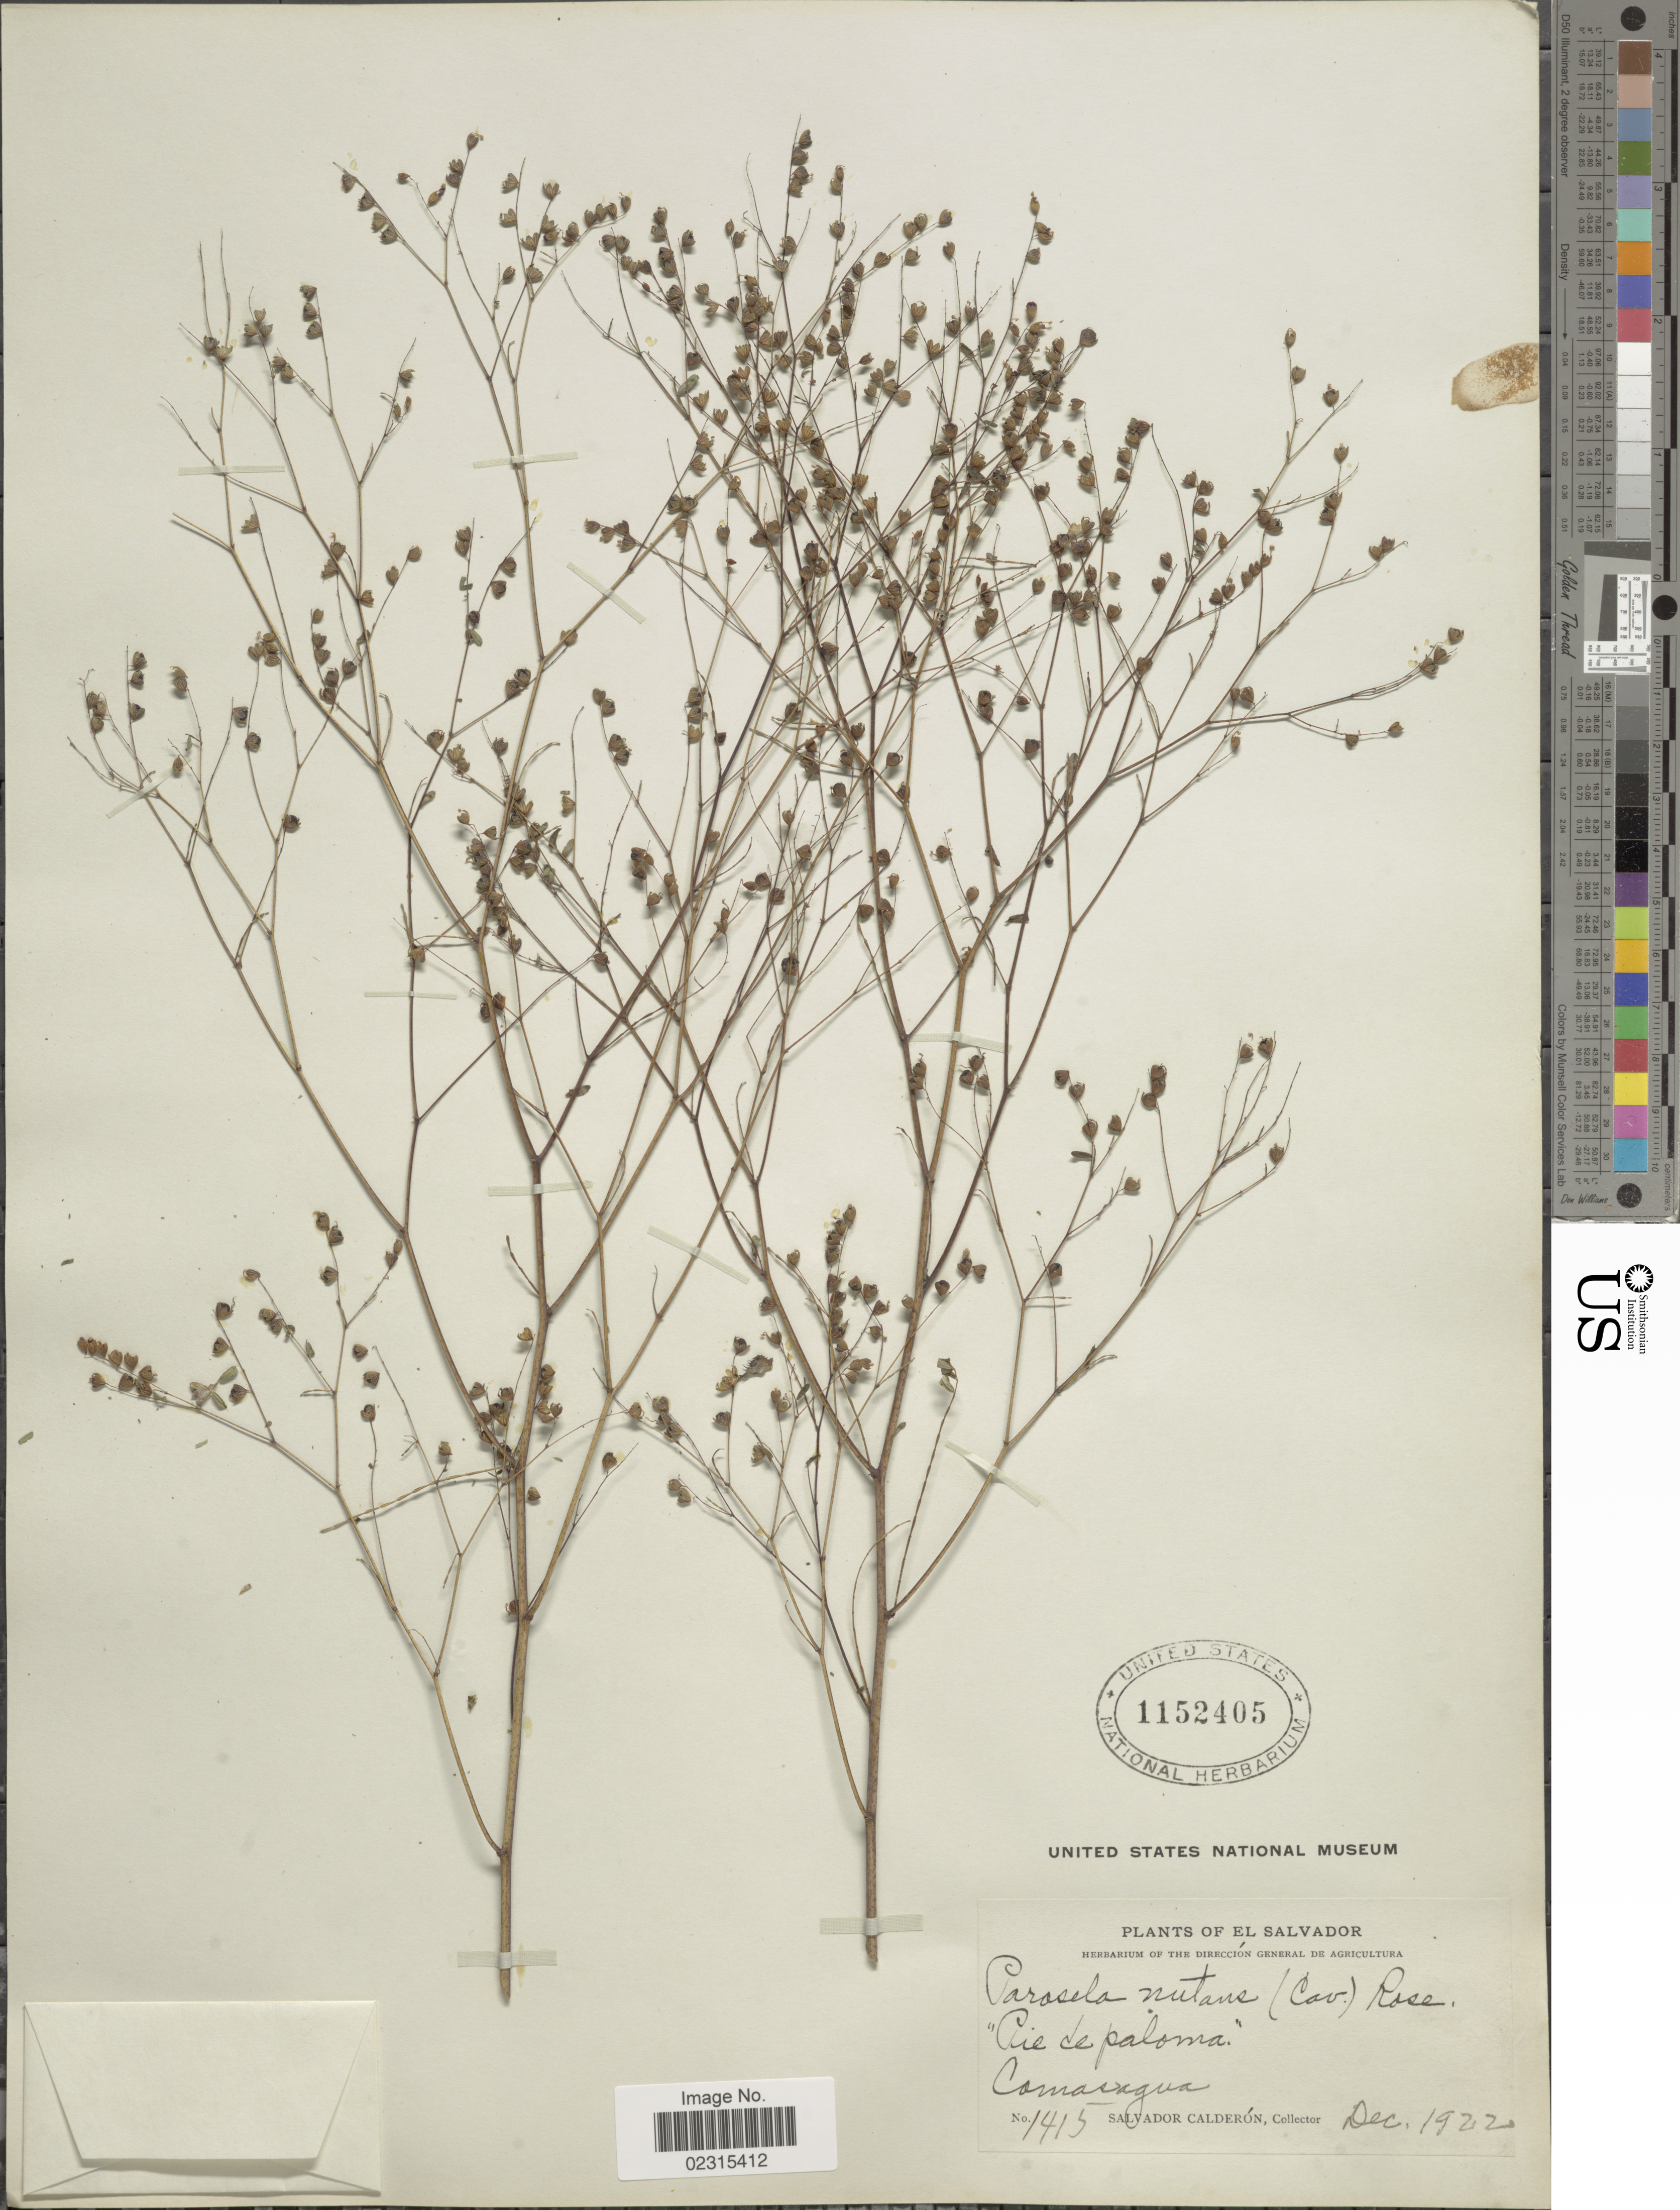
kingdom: Plantae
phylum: Tracheophyta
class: Magnoliopsida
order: Fabales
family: Fabaceae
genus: Marina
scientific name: Marina nutans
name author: (Cav.) Barneby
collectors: S. Calderón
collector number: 1415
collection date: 1922-12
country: El Salvador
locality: Comasagua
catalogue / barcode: US 1152405